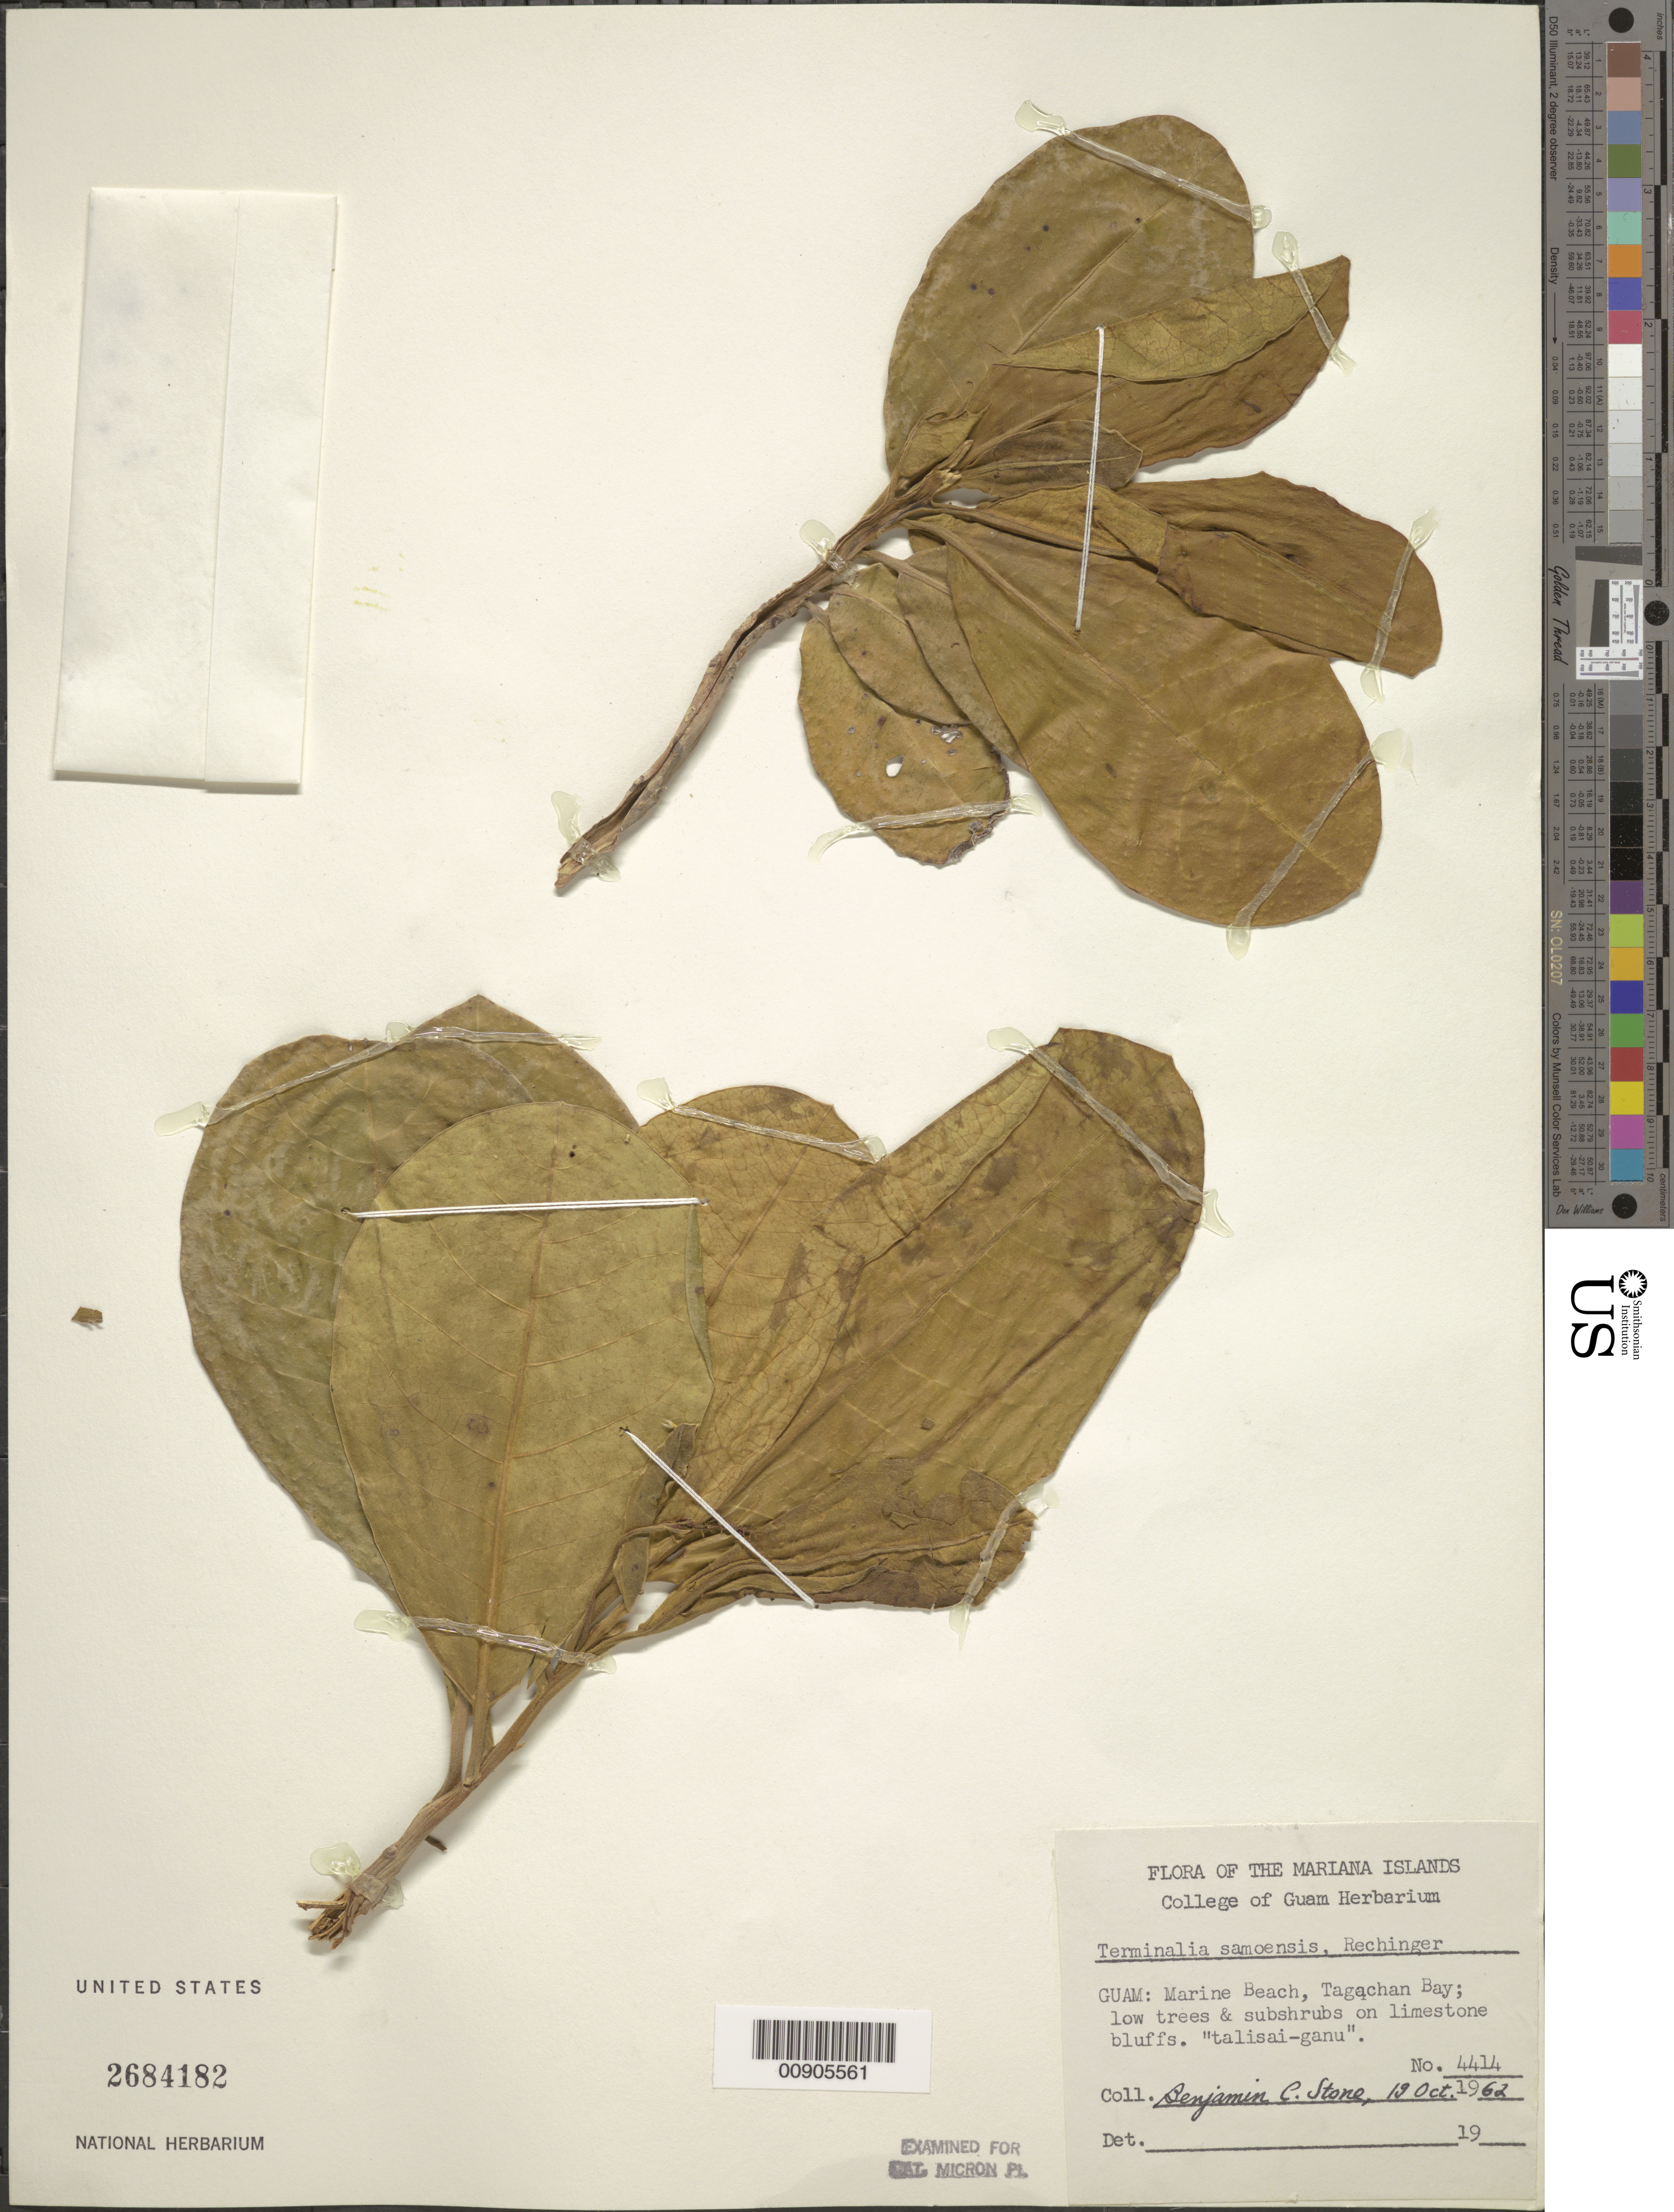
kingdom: Plantae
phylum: Tracheophyta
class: Magnoliopsida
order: Myrtales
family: Combretaceae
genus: Terminalia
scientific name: Terminalia samoensis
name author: Rech.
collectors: B. C. Stone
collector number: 4414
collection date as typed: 13 Oct 1962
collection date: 1962-10-13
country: Guam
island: Guam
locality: Marine Beach, Tagachan Bay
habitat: Low trees & subshrubs on limestone bluffs.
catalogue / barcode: US 2684182